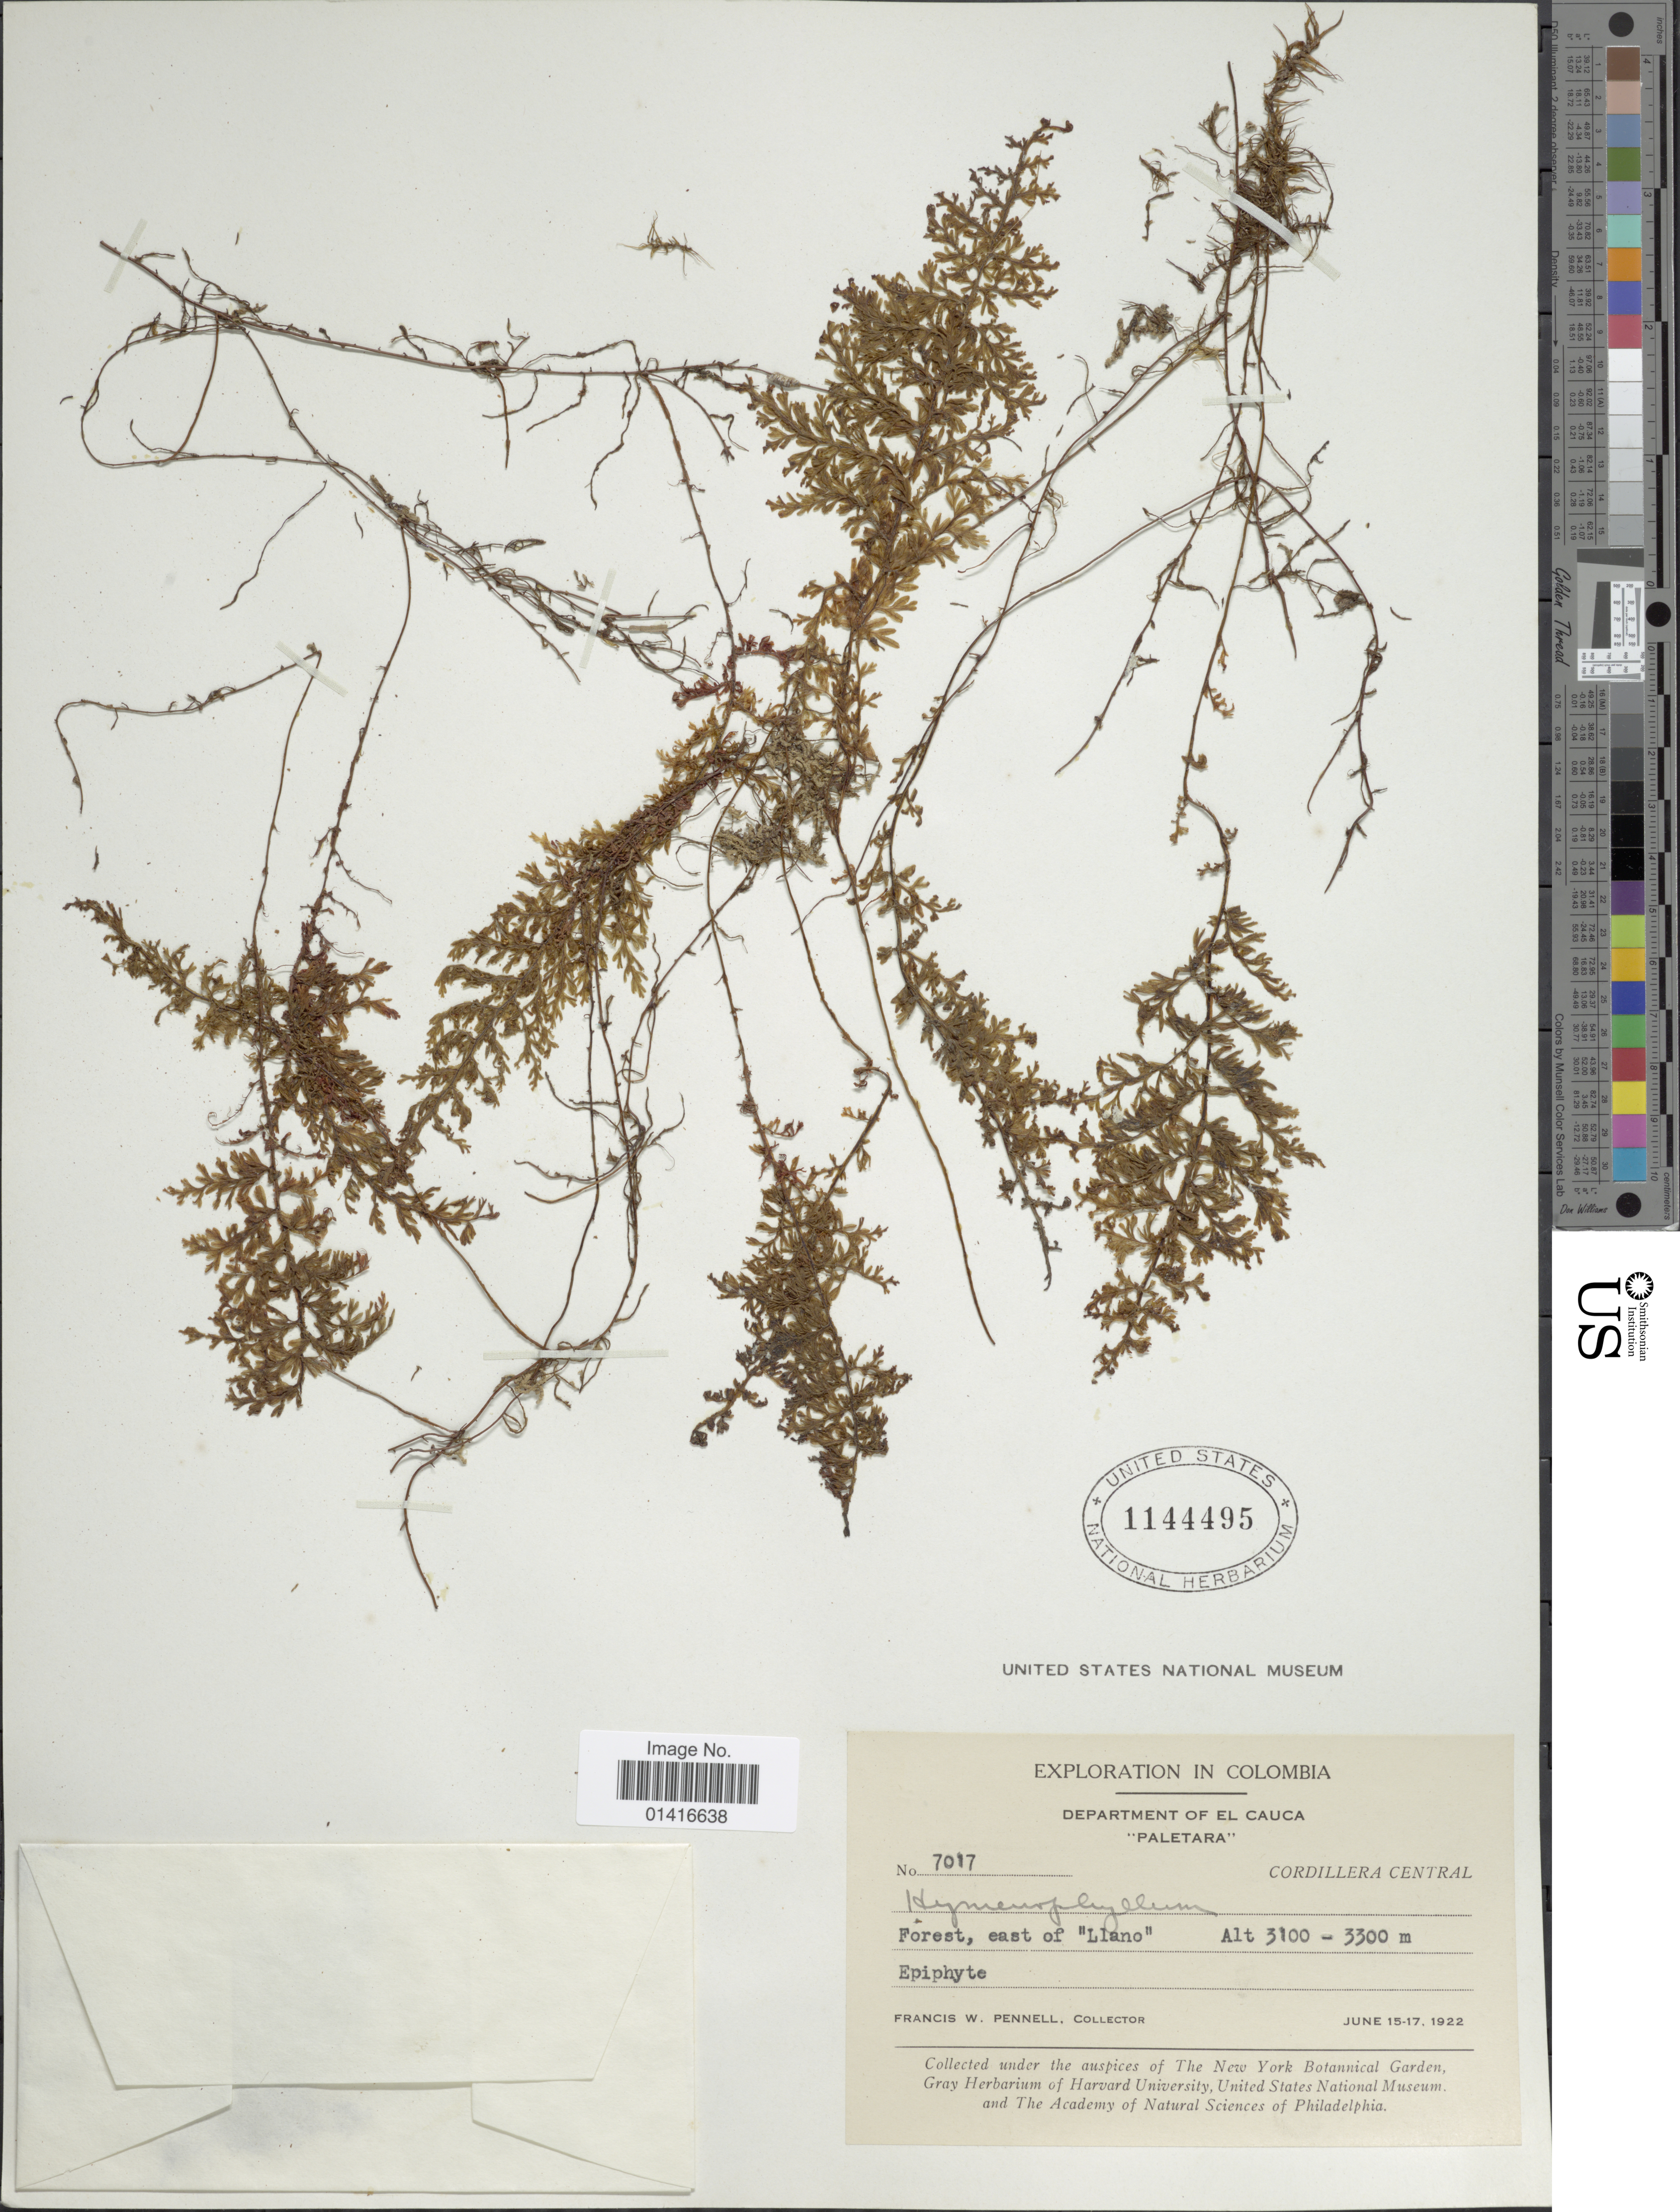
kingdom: Plantae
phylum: Tracheophyta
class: Polypodiopsida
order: Hymenophyllales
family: Hymenophyllaceae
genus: Hymenophyllum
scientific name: Hymenophyllum myriocarpum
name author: Hook.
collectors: F. W. Pennell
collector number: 7017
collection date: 1922-06-15/1922-06-17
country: Colombia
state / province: Cauca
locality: Department of El cauca "Paletara". Cordillera Central. Forest, east of "Llano"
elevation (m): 3100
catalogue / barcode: US 1144495